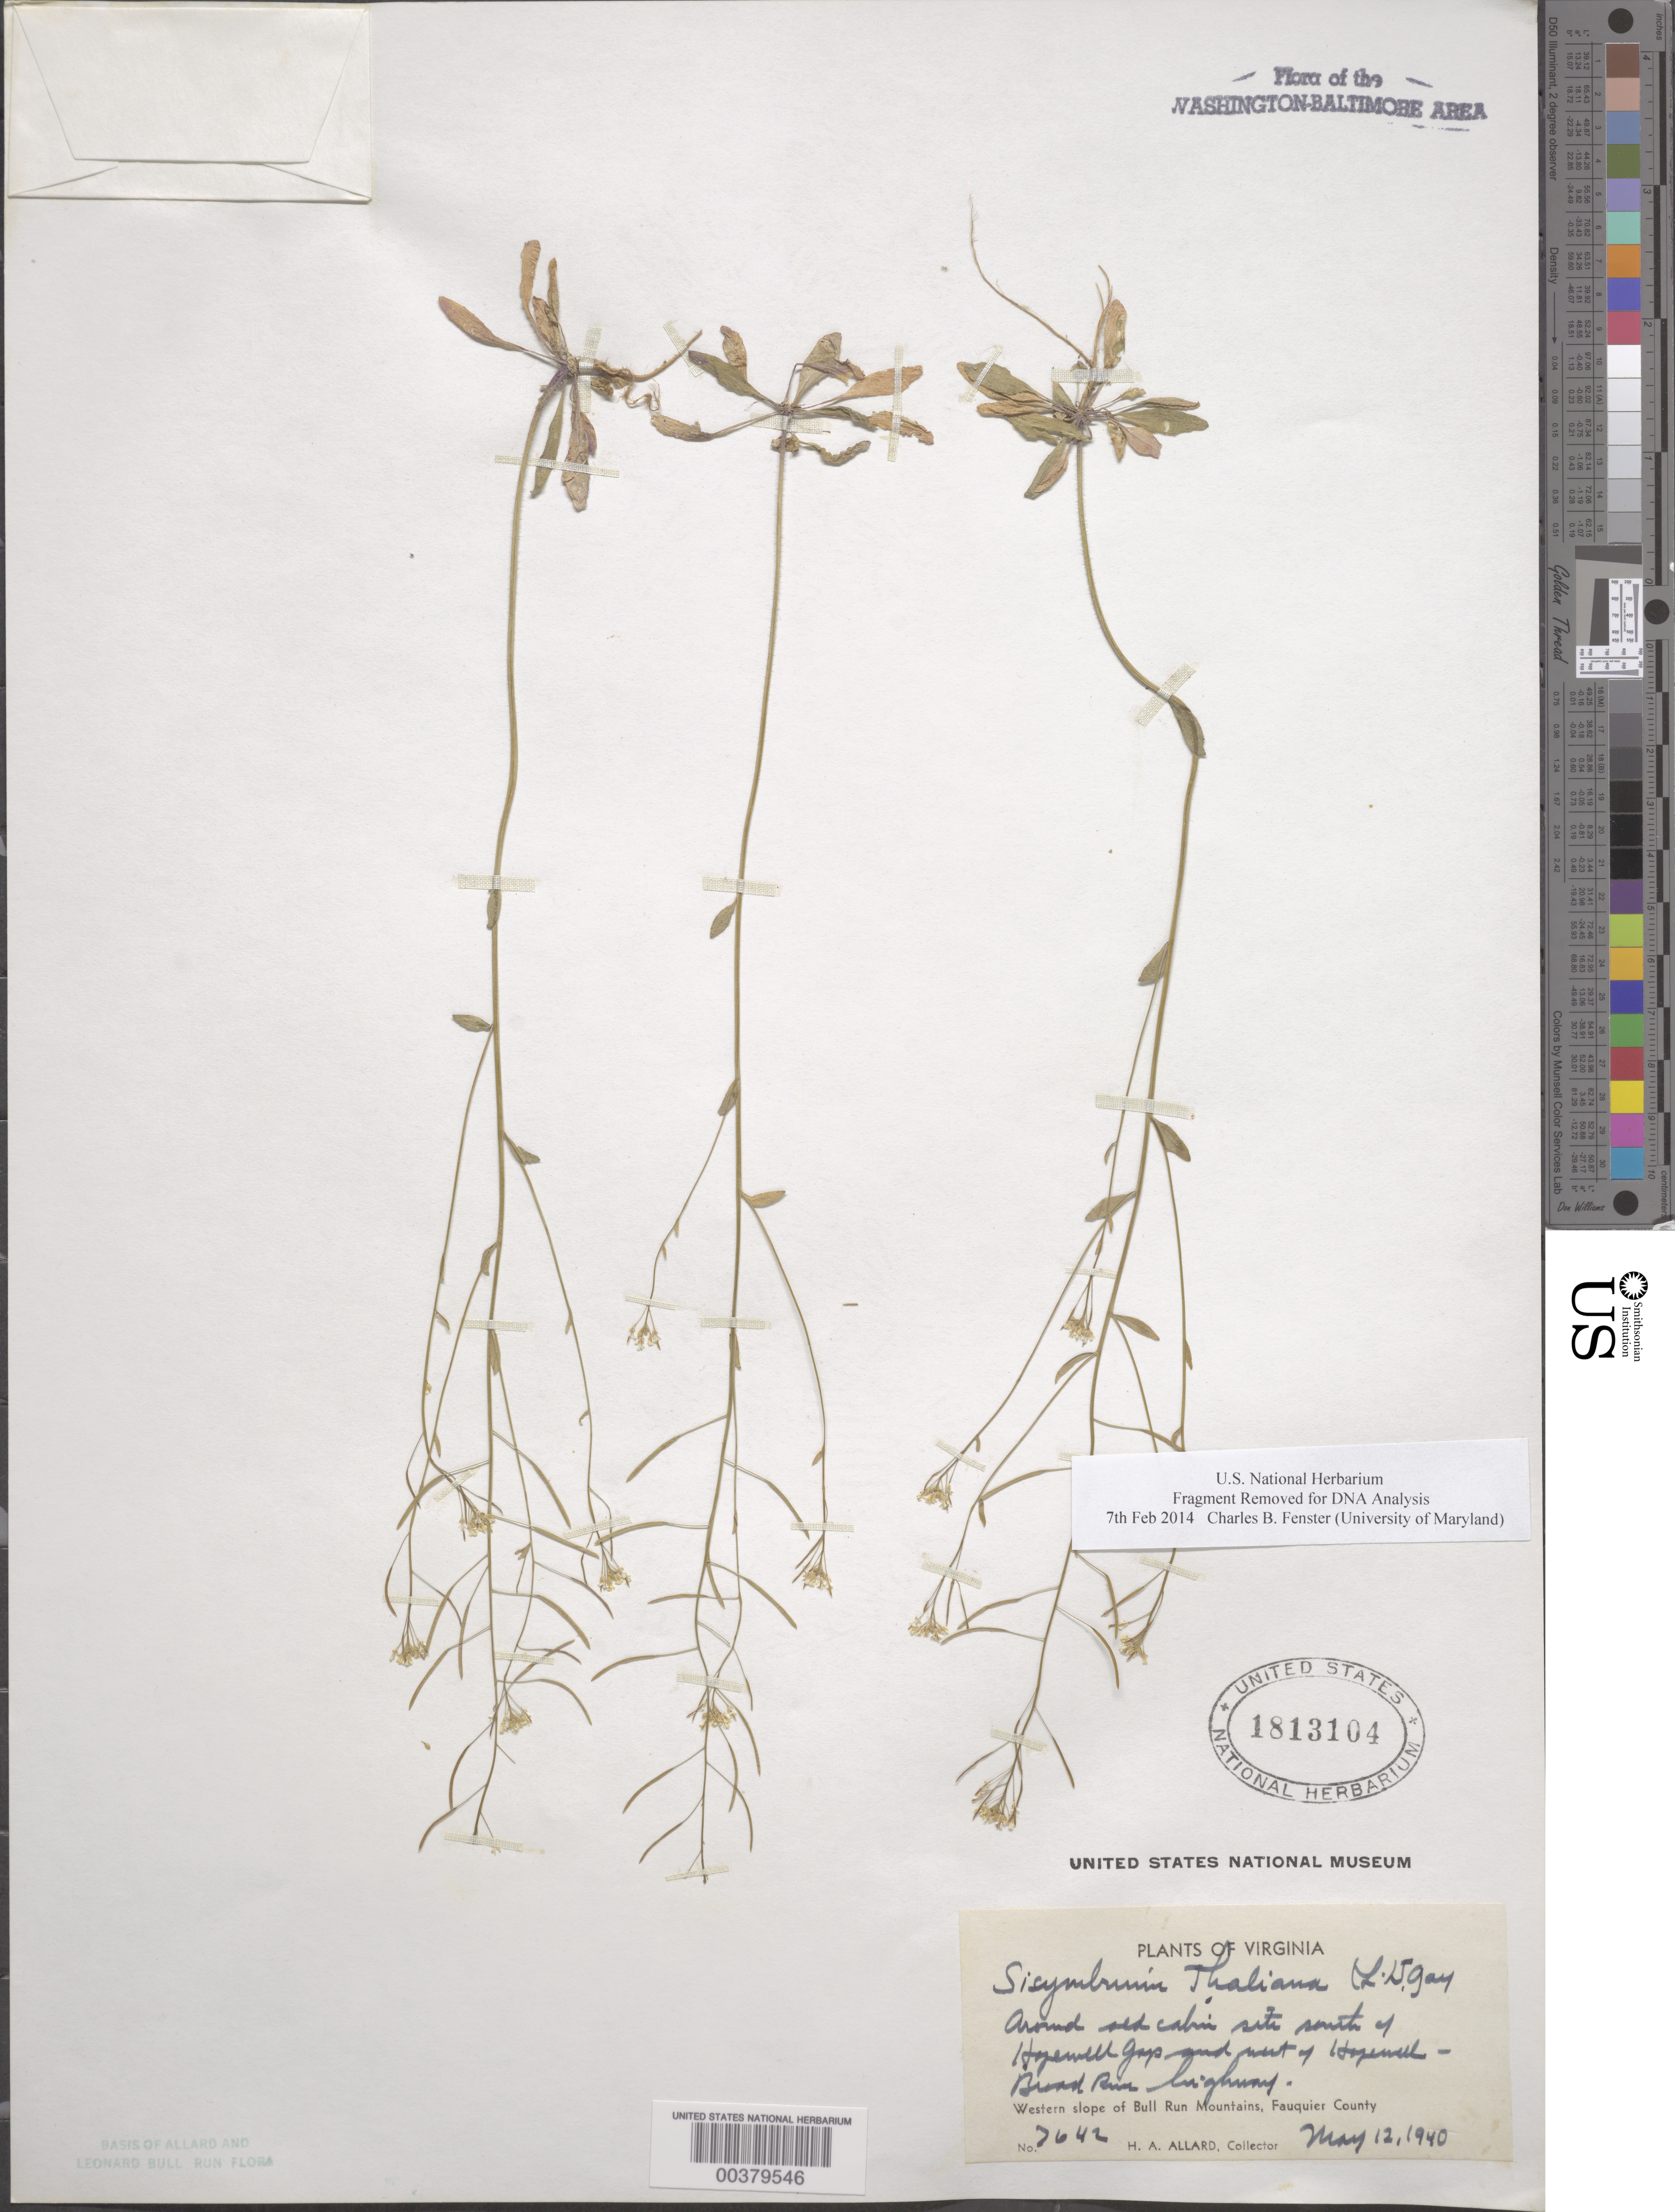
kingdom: Plantae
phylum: Tracheophyta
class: Magnoliopsida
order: Brassicales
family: Brassicaceae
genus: Arabidopsis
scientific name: Arabidopsis thaliana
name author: (L.) Heynh.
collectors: H. A. Allard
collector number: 7642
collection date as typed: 12 May 1940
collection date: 1940-05-12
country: United States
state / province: Virginia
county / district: Fauquier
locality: South of Hopewell Gap, west of Hopewell-Broad Run Highway Bull Run Mts.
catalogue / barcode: US 1813104